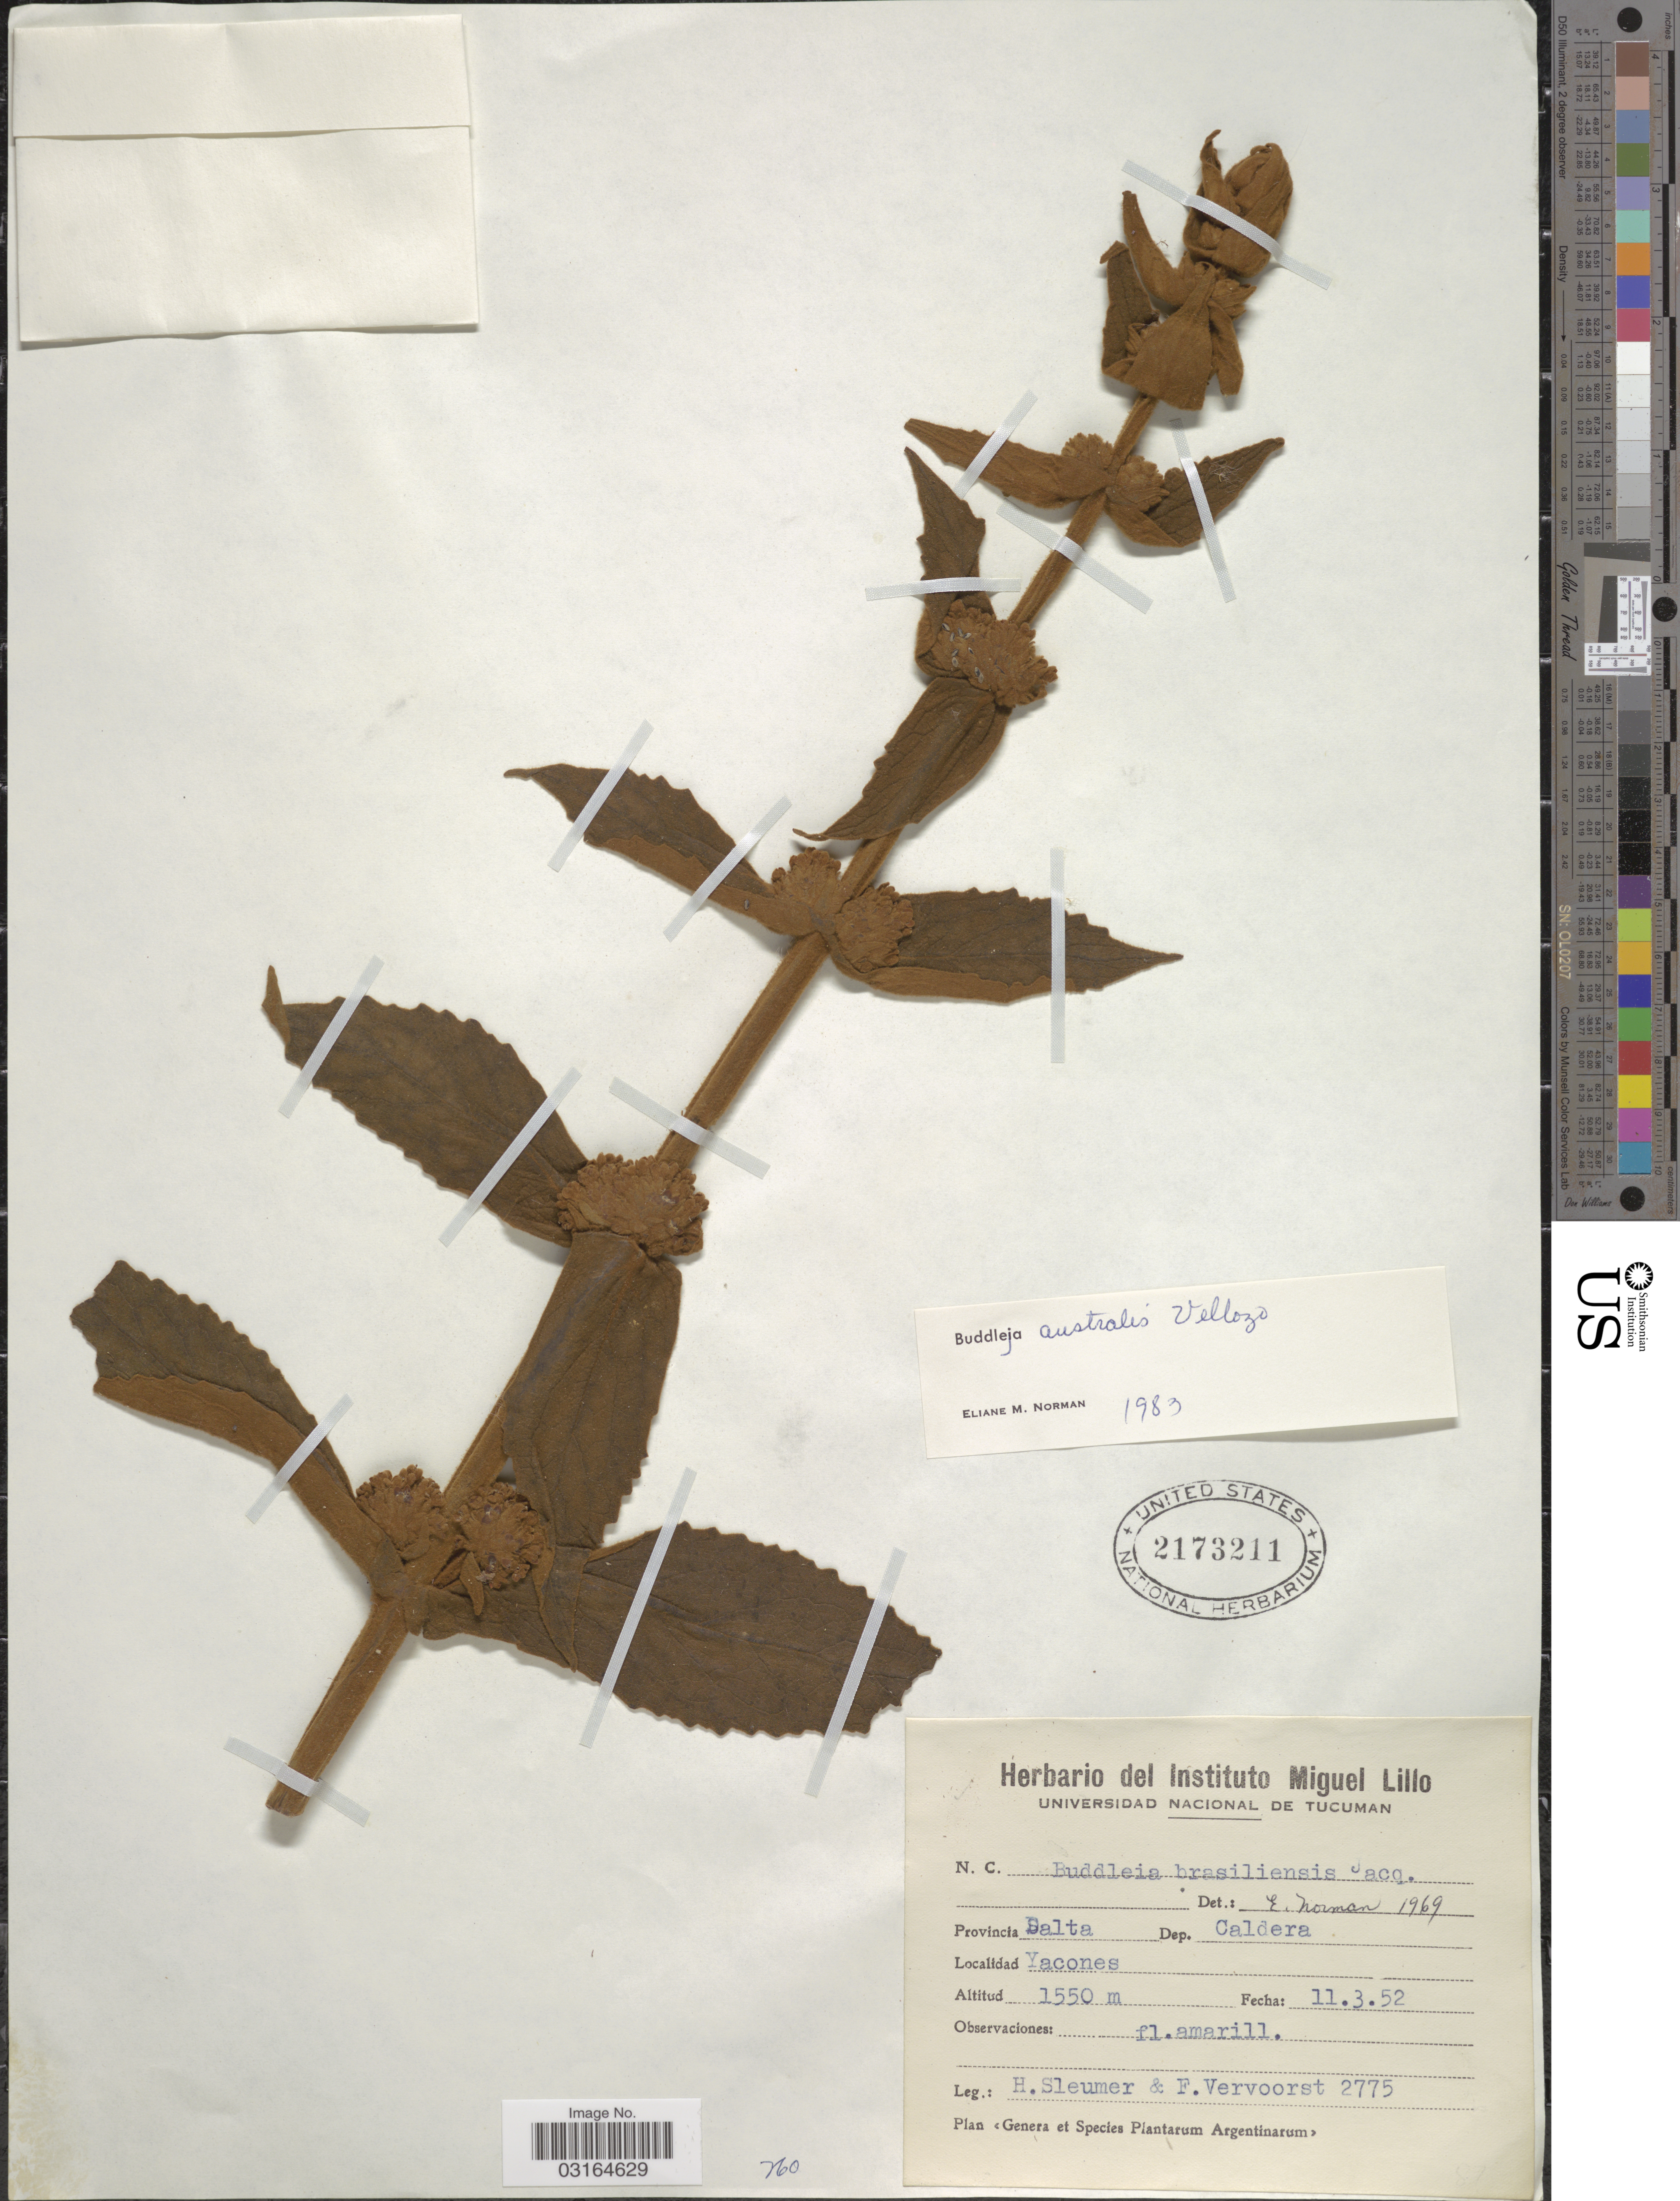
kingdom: Plantae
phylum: Tracheophyta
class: Magnoliopsida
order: Lamiales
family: Scrophulariaceae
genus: Buddleja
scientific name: Buddleja stachyoides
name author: Cham. & Schltdl.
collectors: H. O. Sleumer & F. Vervoorst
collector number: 2775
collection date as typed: Transcribed d/m/y: 11/3/52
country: Argentina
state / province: Salta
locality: Dep. Caldera. Yacones.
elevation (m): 1550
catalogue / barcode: US 2173211